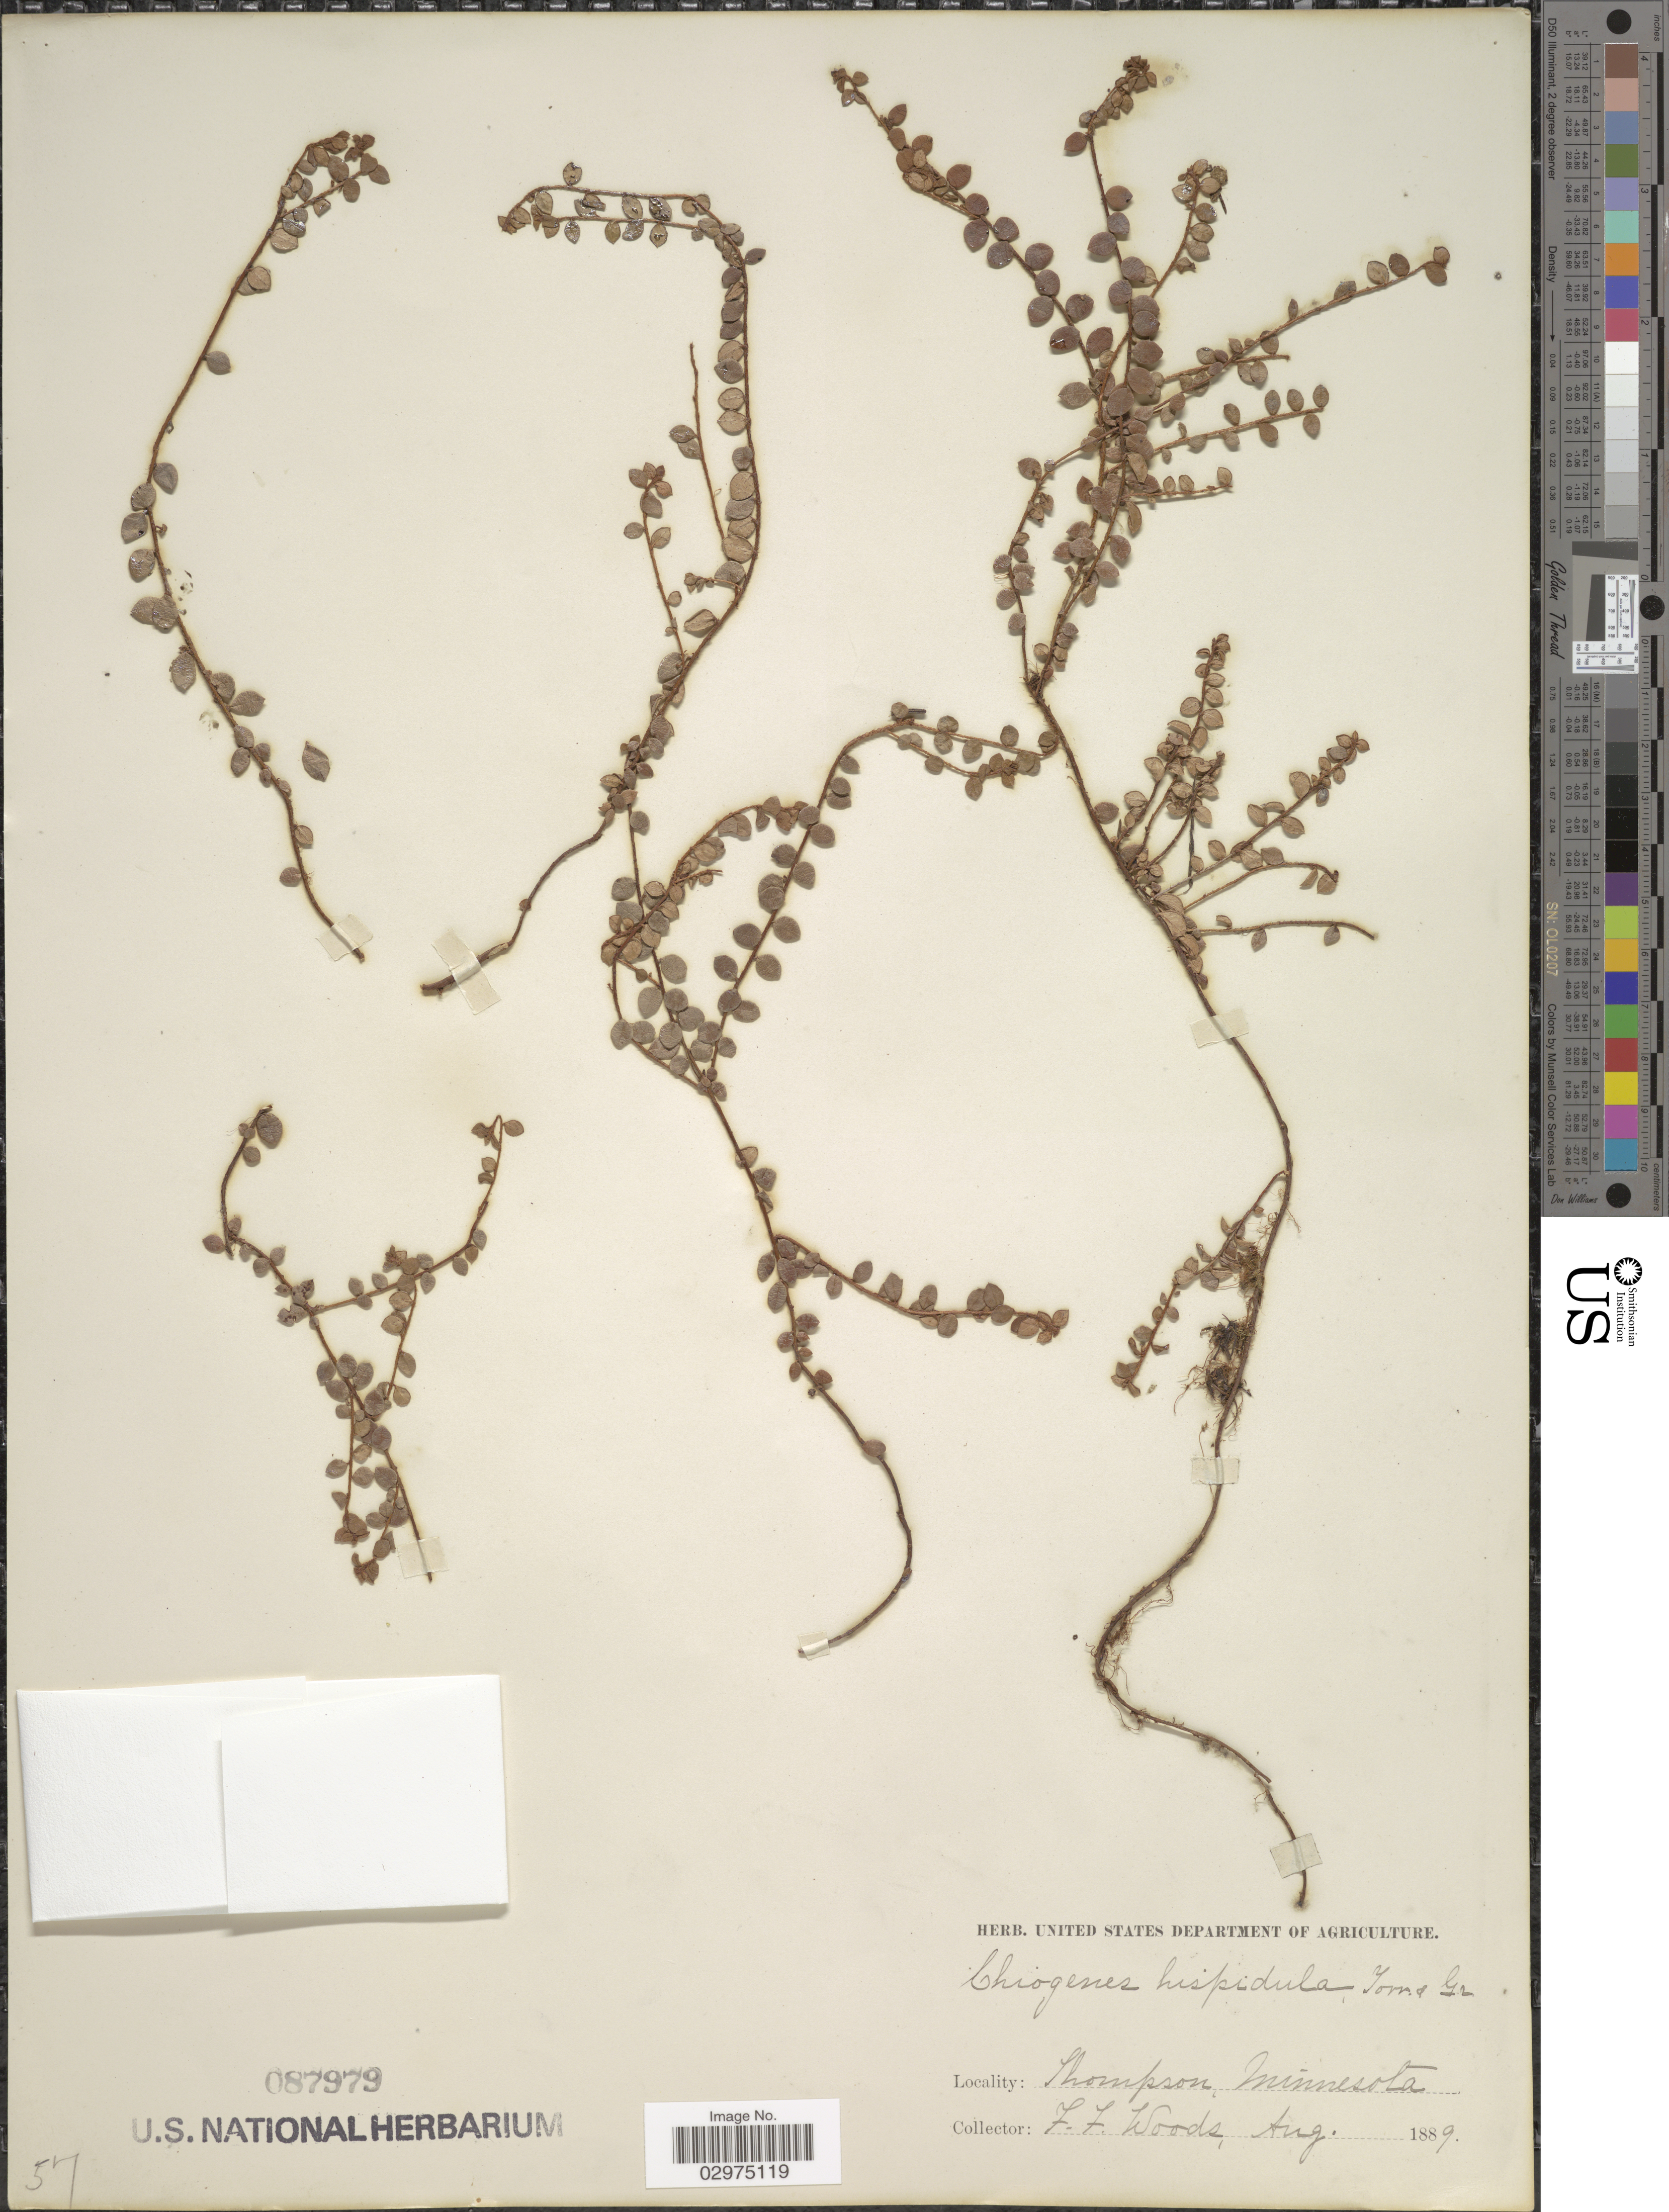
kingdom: Plantae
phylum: Tracheophyta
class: Magnoliopsida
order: Ericales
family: Ericaceae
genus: Gaultheria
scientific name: Gaultheria hispidula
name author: (L.) Muhl. ex Bigelow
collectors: F. Woods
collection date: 1889-08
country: United States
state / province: Minnesota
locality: Thompson.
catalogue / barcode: US 87979